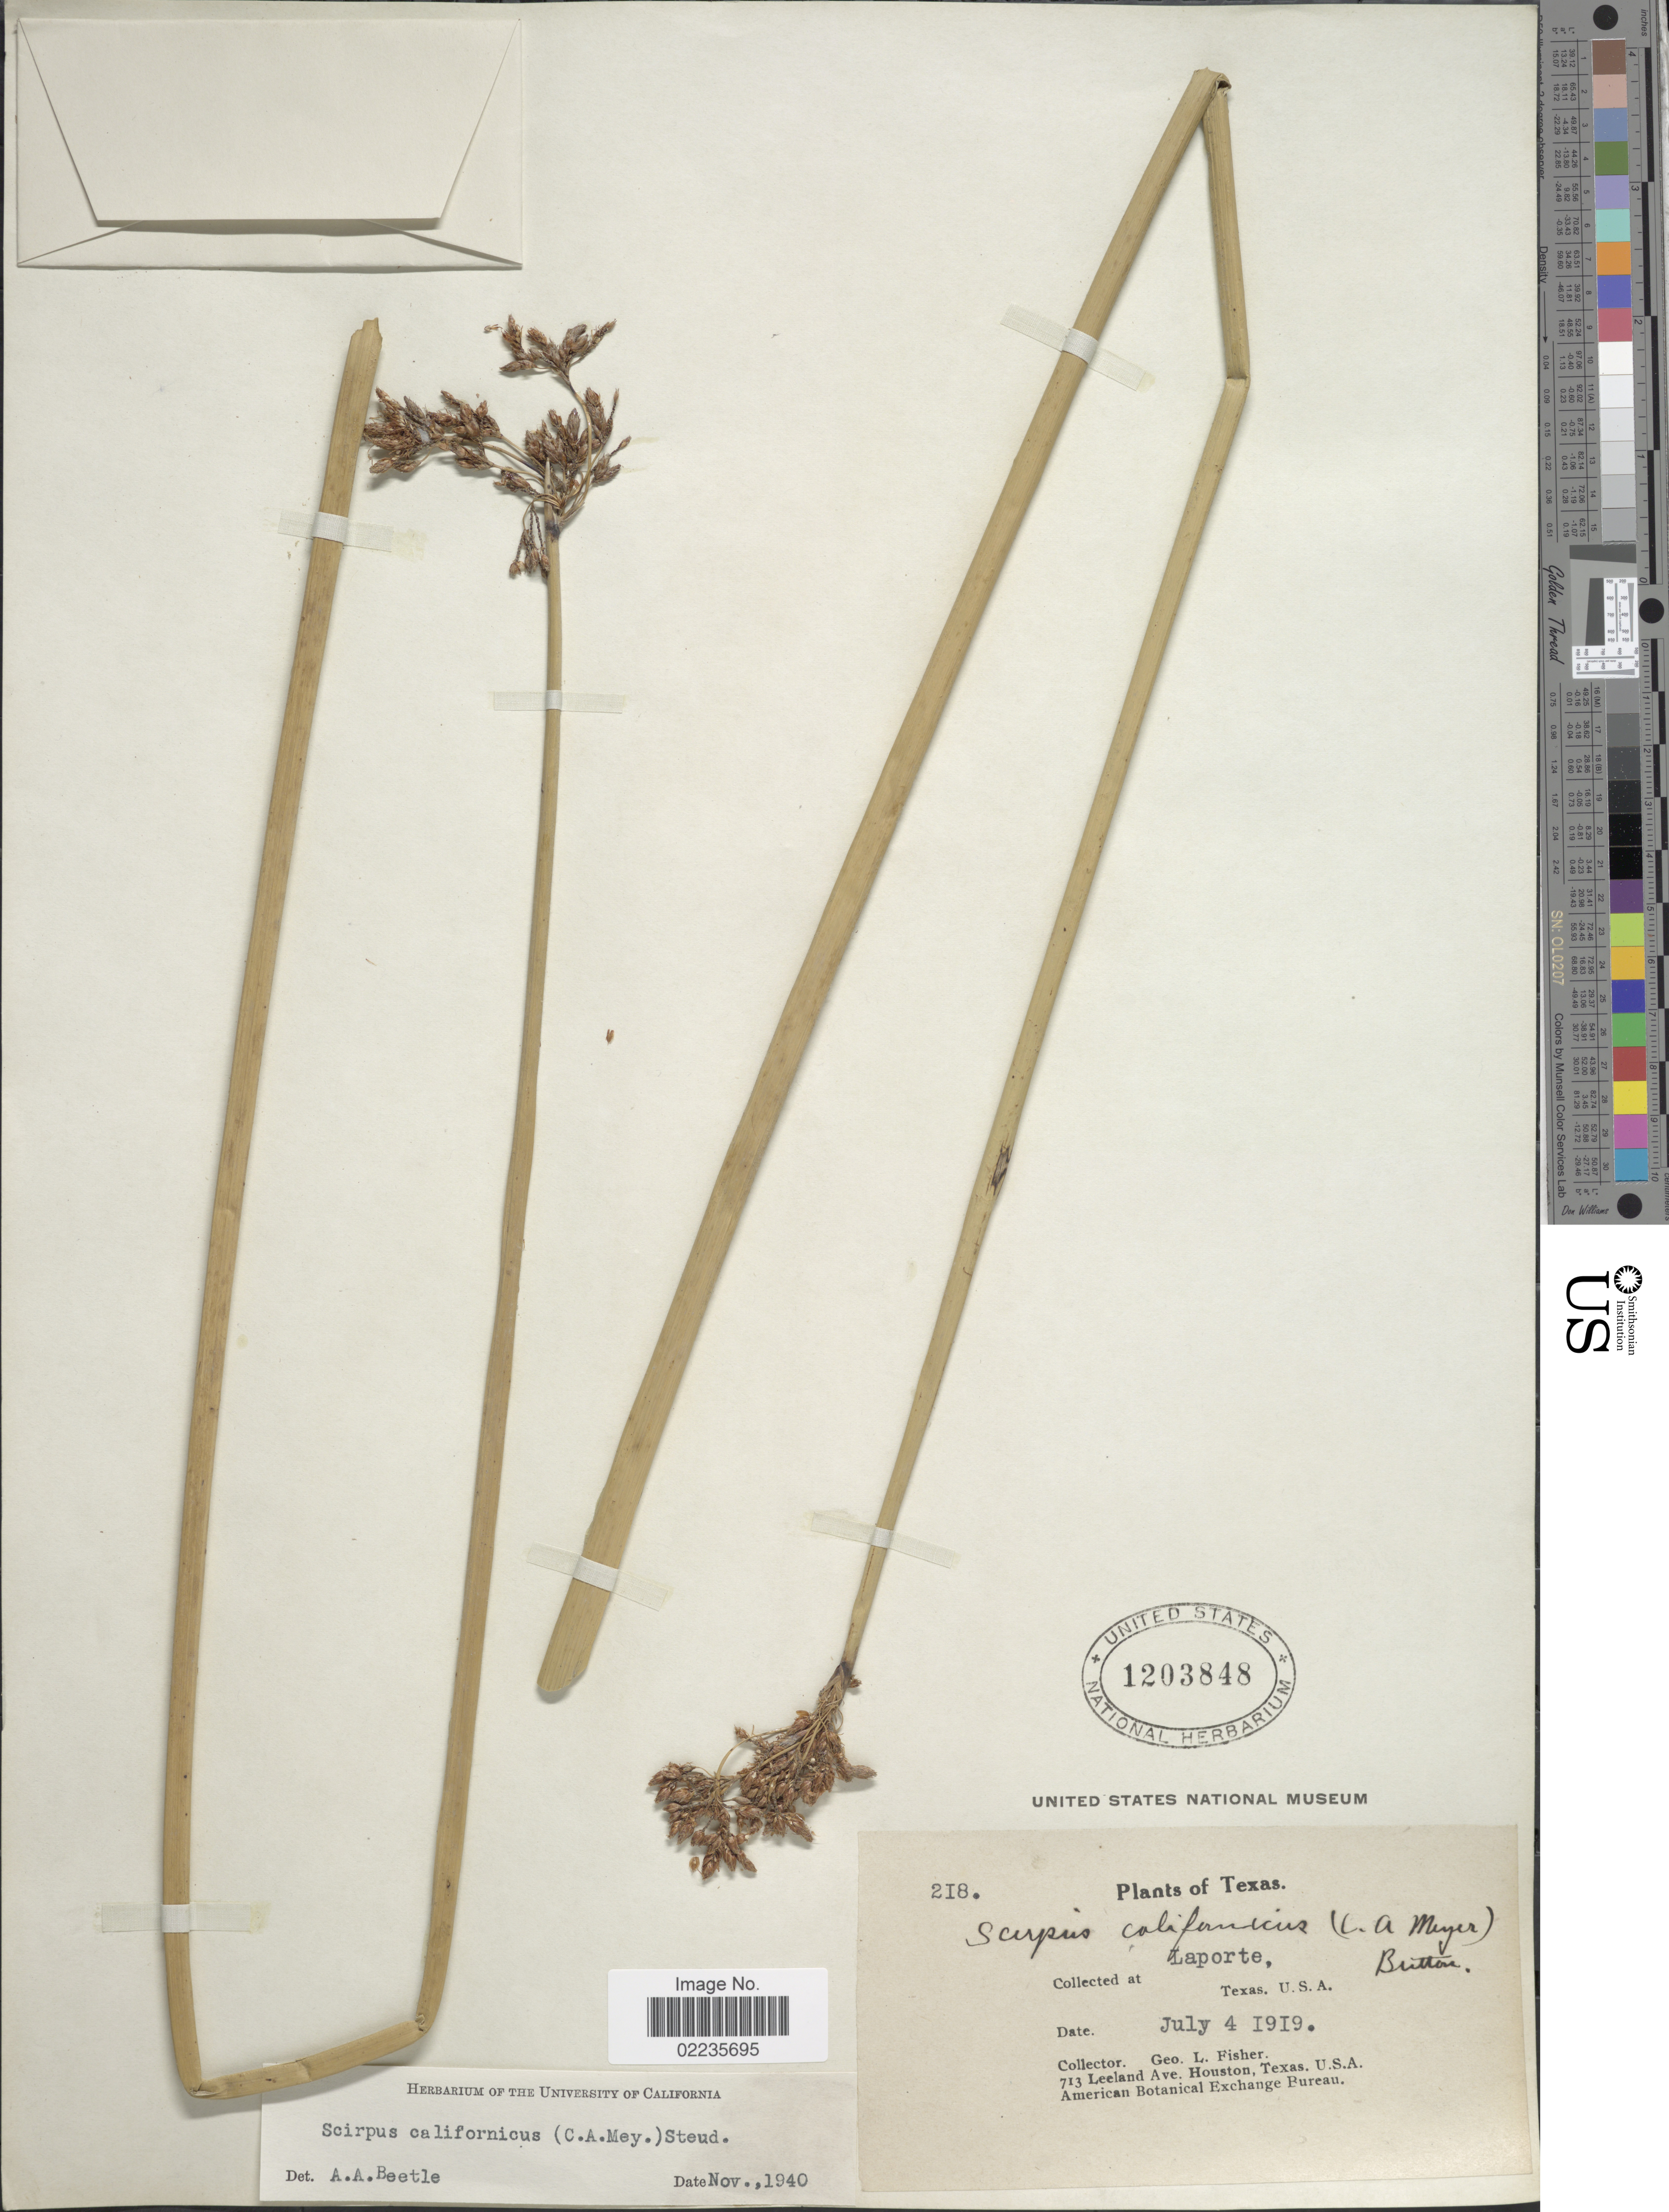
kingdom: Plantae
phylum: Tracheophyta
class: Liliopsida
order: Poales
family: Cyperaceae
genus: Schoenoplectus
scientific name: Schoenoplectus californicus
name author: (C.A. Mey.) Soják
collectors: G. L. Fisher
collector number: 218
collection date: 1919-07-04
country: United States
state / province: Texas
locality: Laporte, Texas, U.S.A.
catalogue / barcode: US 1203848